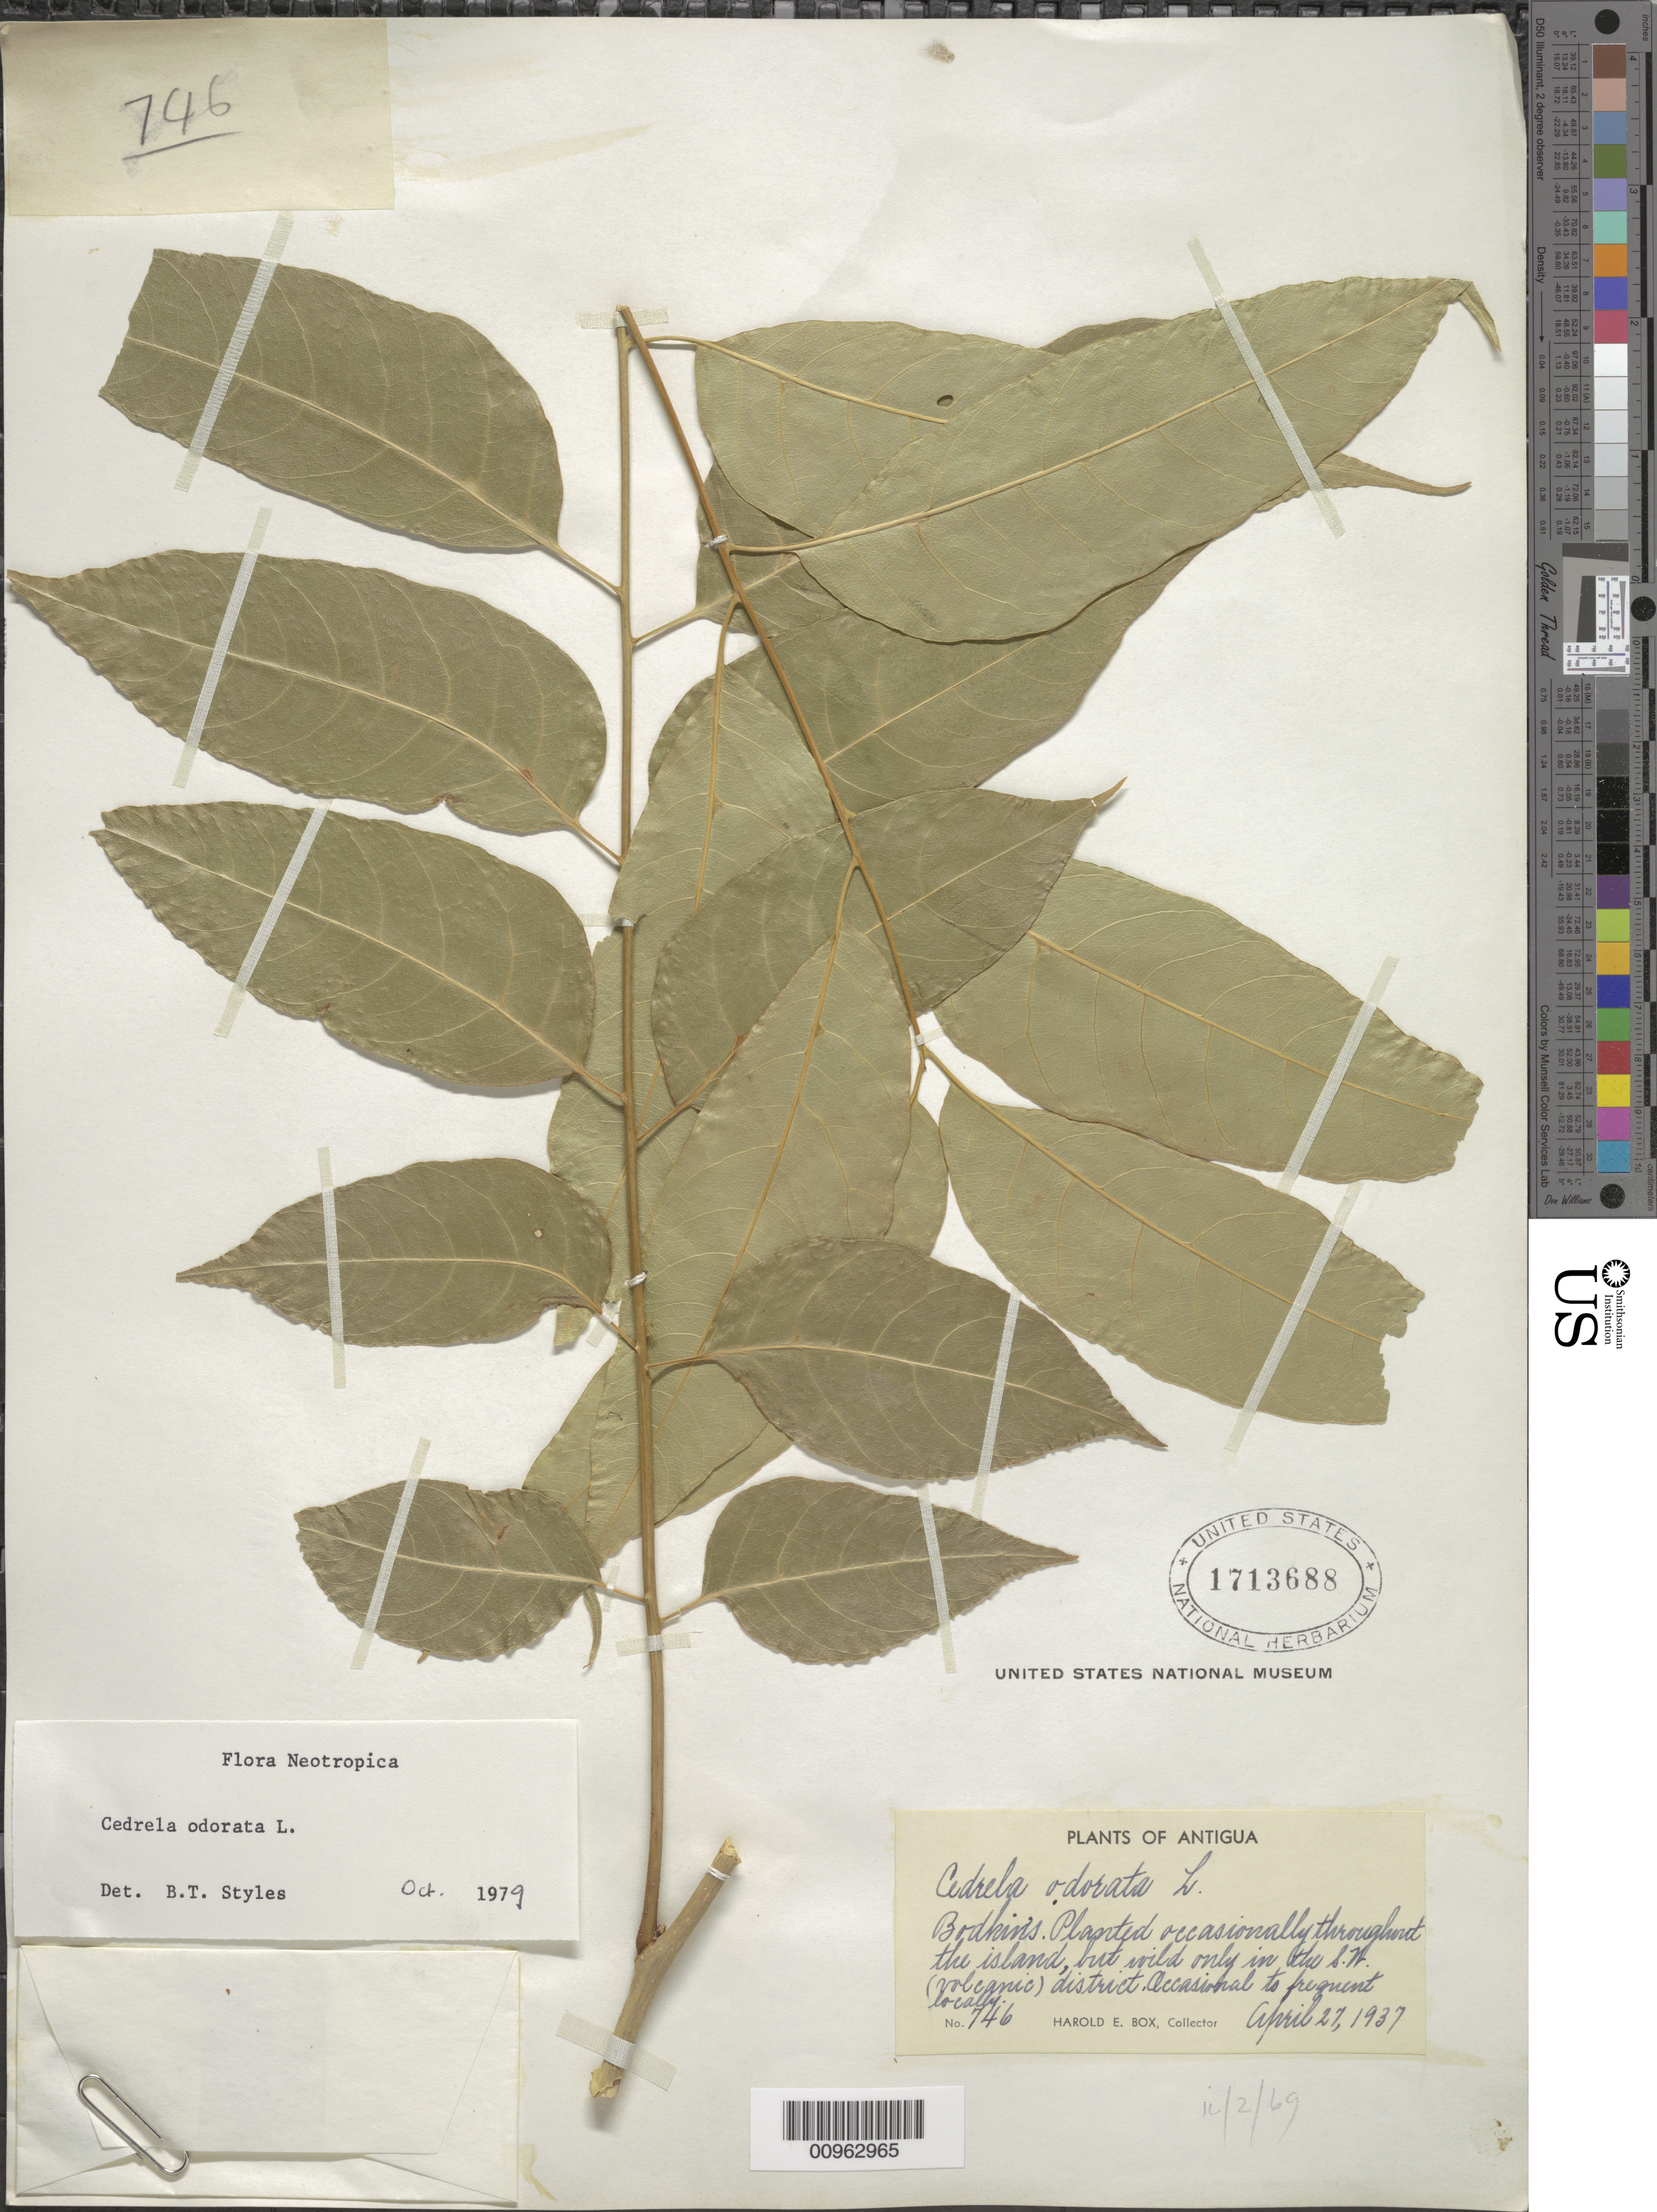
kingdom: Plantae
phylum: Tracheophyta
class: Magnoliopsida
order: Sapindales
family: Meliaceae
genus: Cedrela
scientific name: Cedrela odorata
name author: L.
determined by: Styles, B. T.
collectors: H. E. Box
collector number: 746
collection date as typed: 27 Aug 1937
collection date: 1937-08-27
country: Antigua and Barbuda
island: Antigua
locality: Bodkins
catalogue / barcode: US 1713688